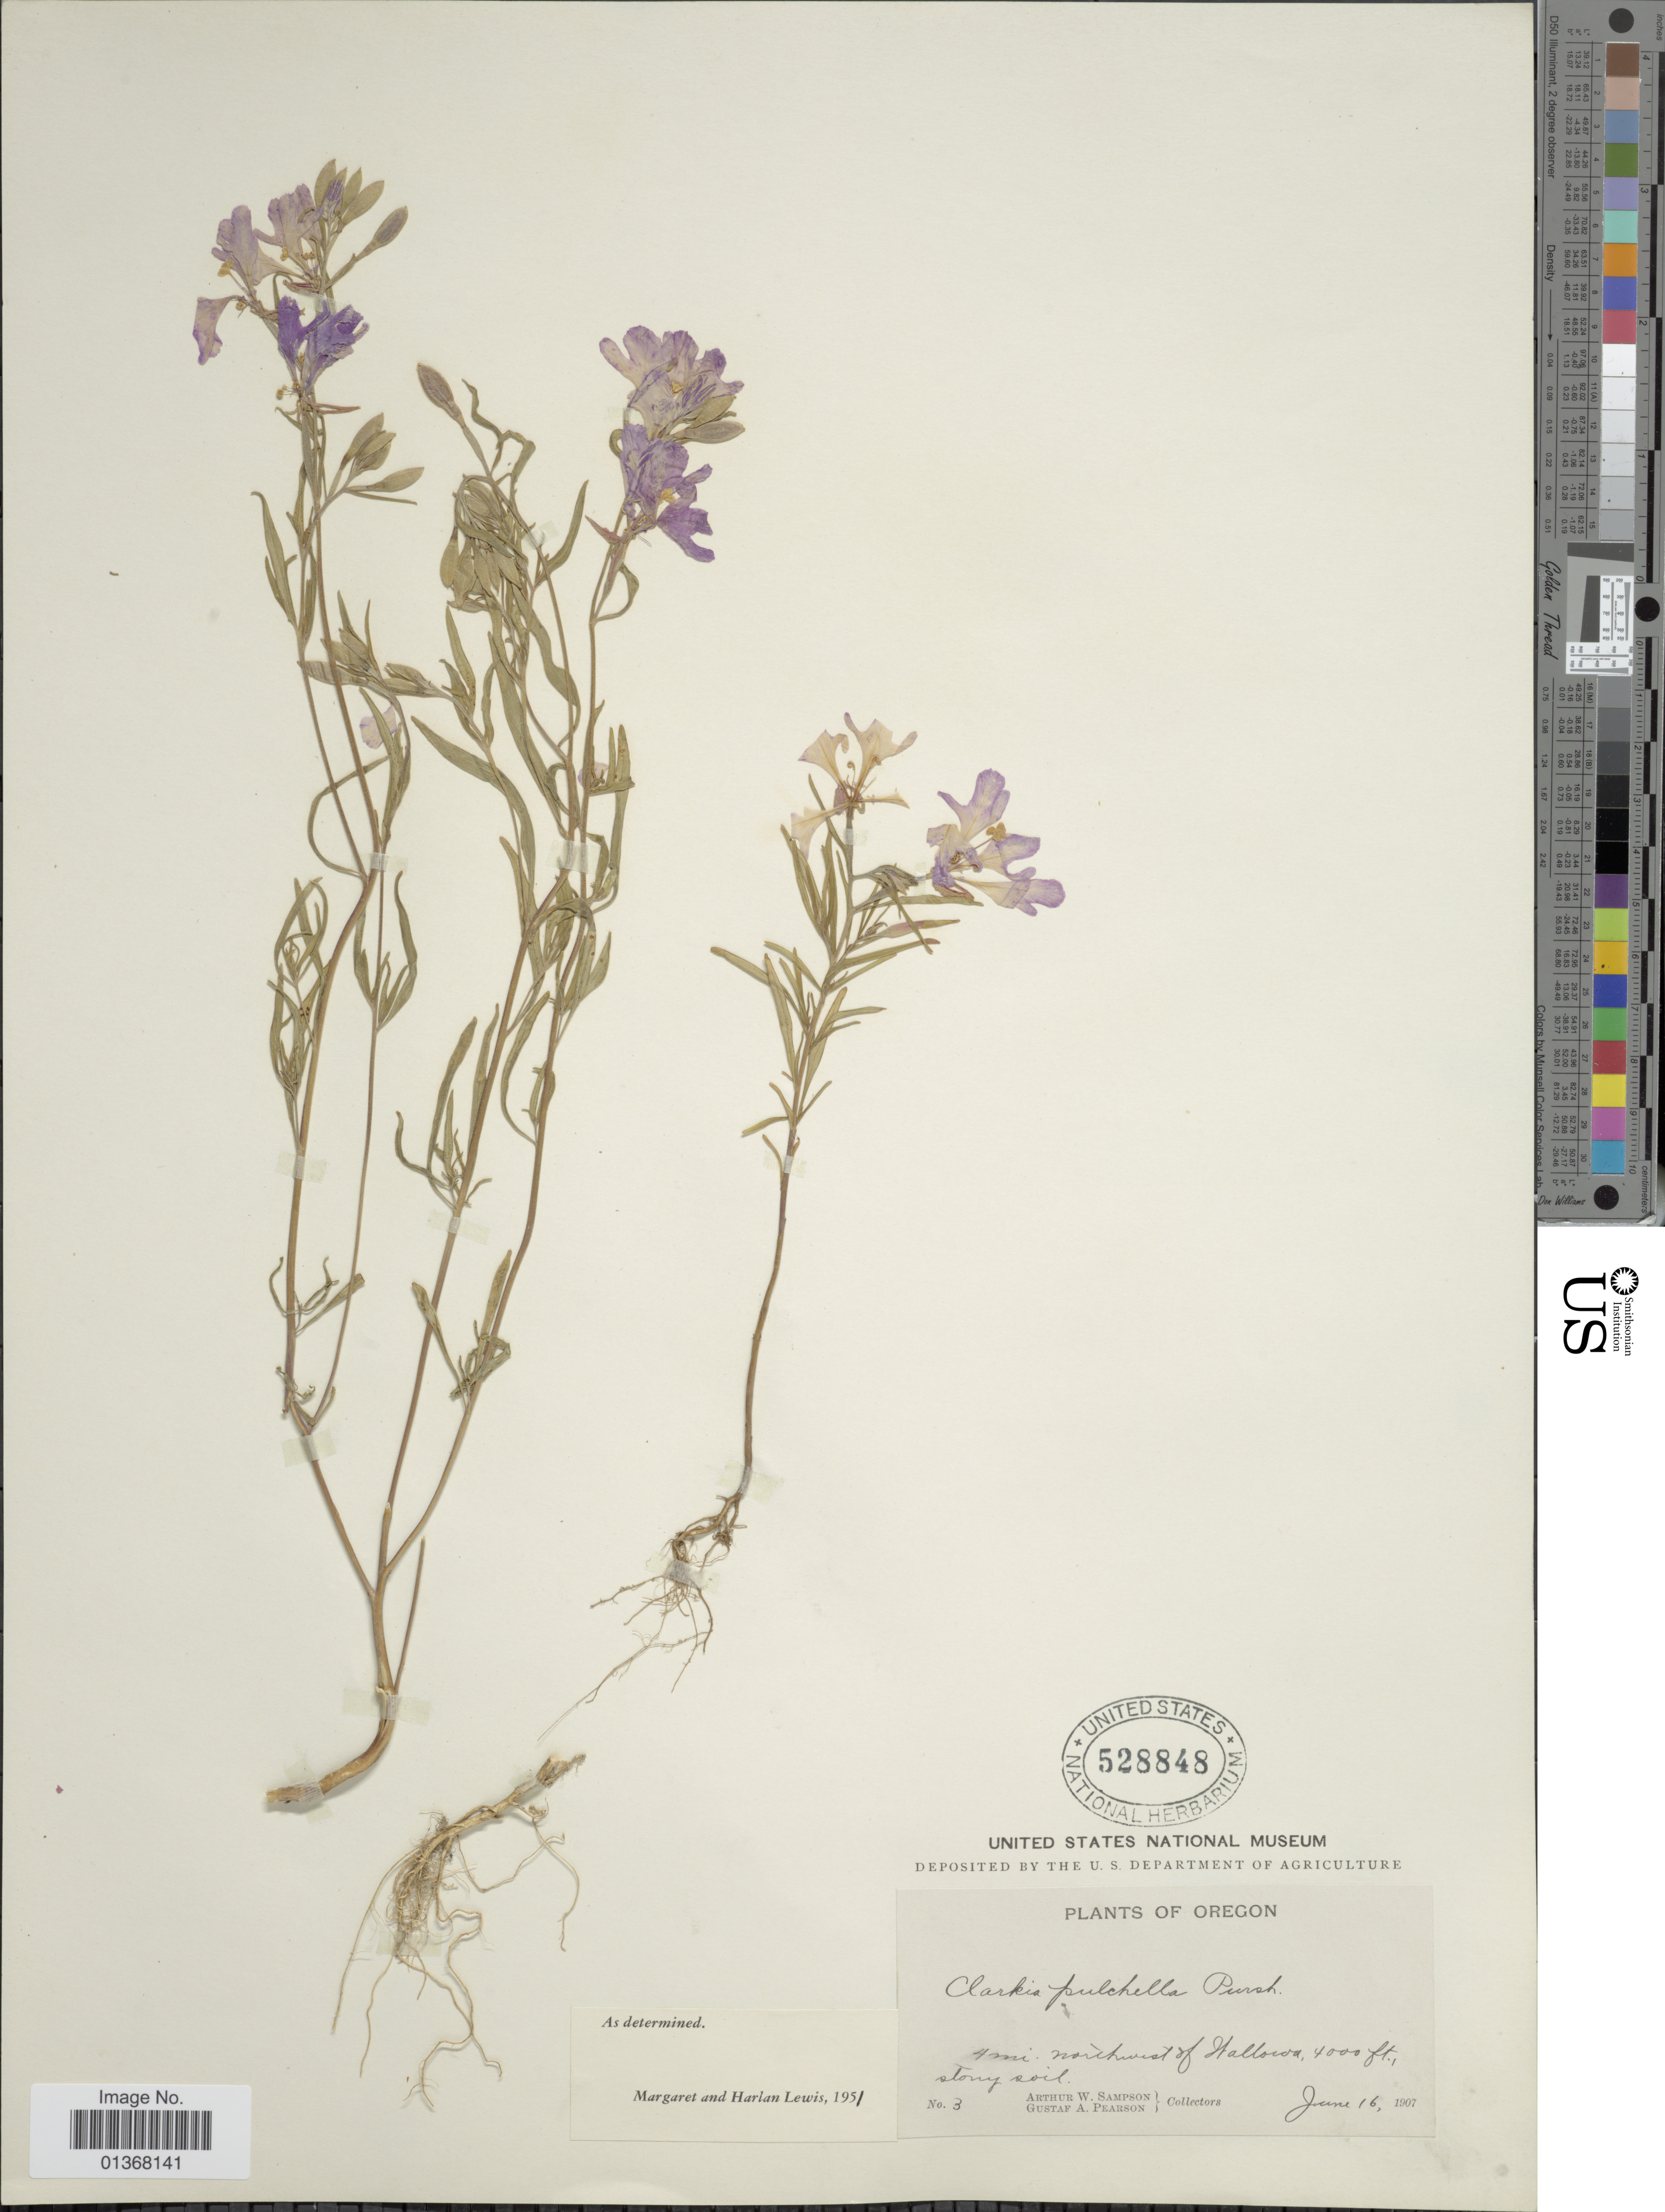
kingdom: Plantae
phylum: Tracheophyta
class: Magnoliopsida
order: Myrtales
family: Onagraceae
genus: Clarkia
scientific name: Clarkia pulchella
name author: Pursh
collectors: A. Sampson & G. Pearson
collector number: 3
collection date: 1907-06-16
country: United States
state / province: Oregon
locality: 4 mi. northwest of Hallowa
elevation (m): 1219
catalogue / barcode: US 528848